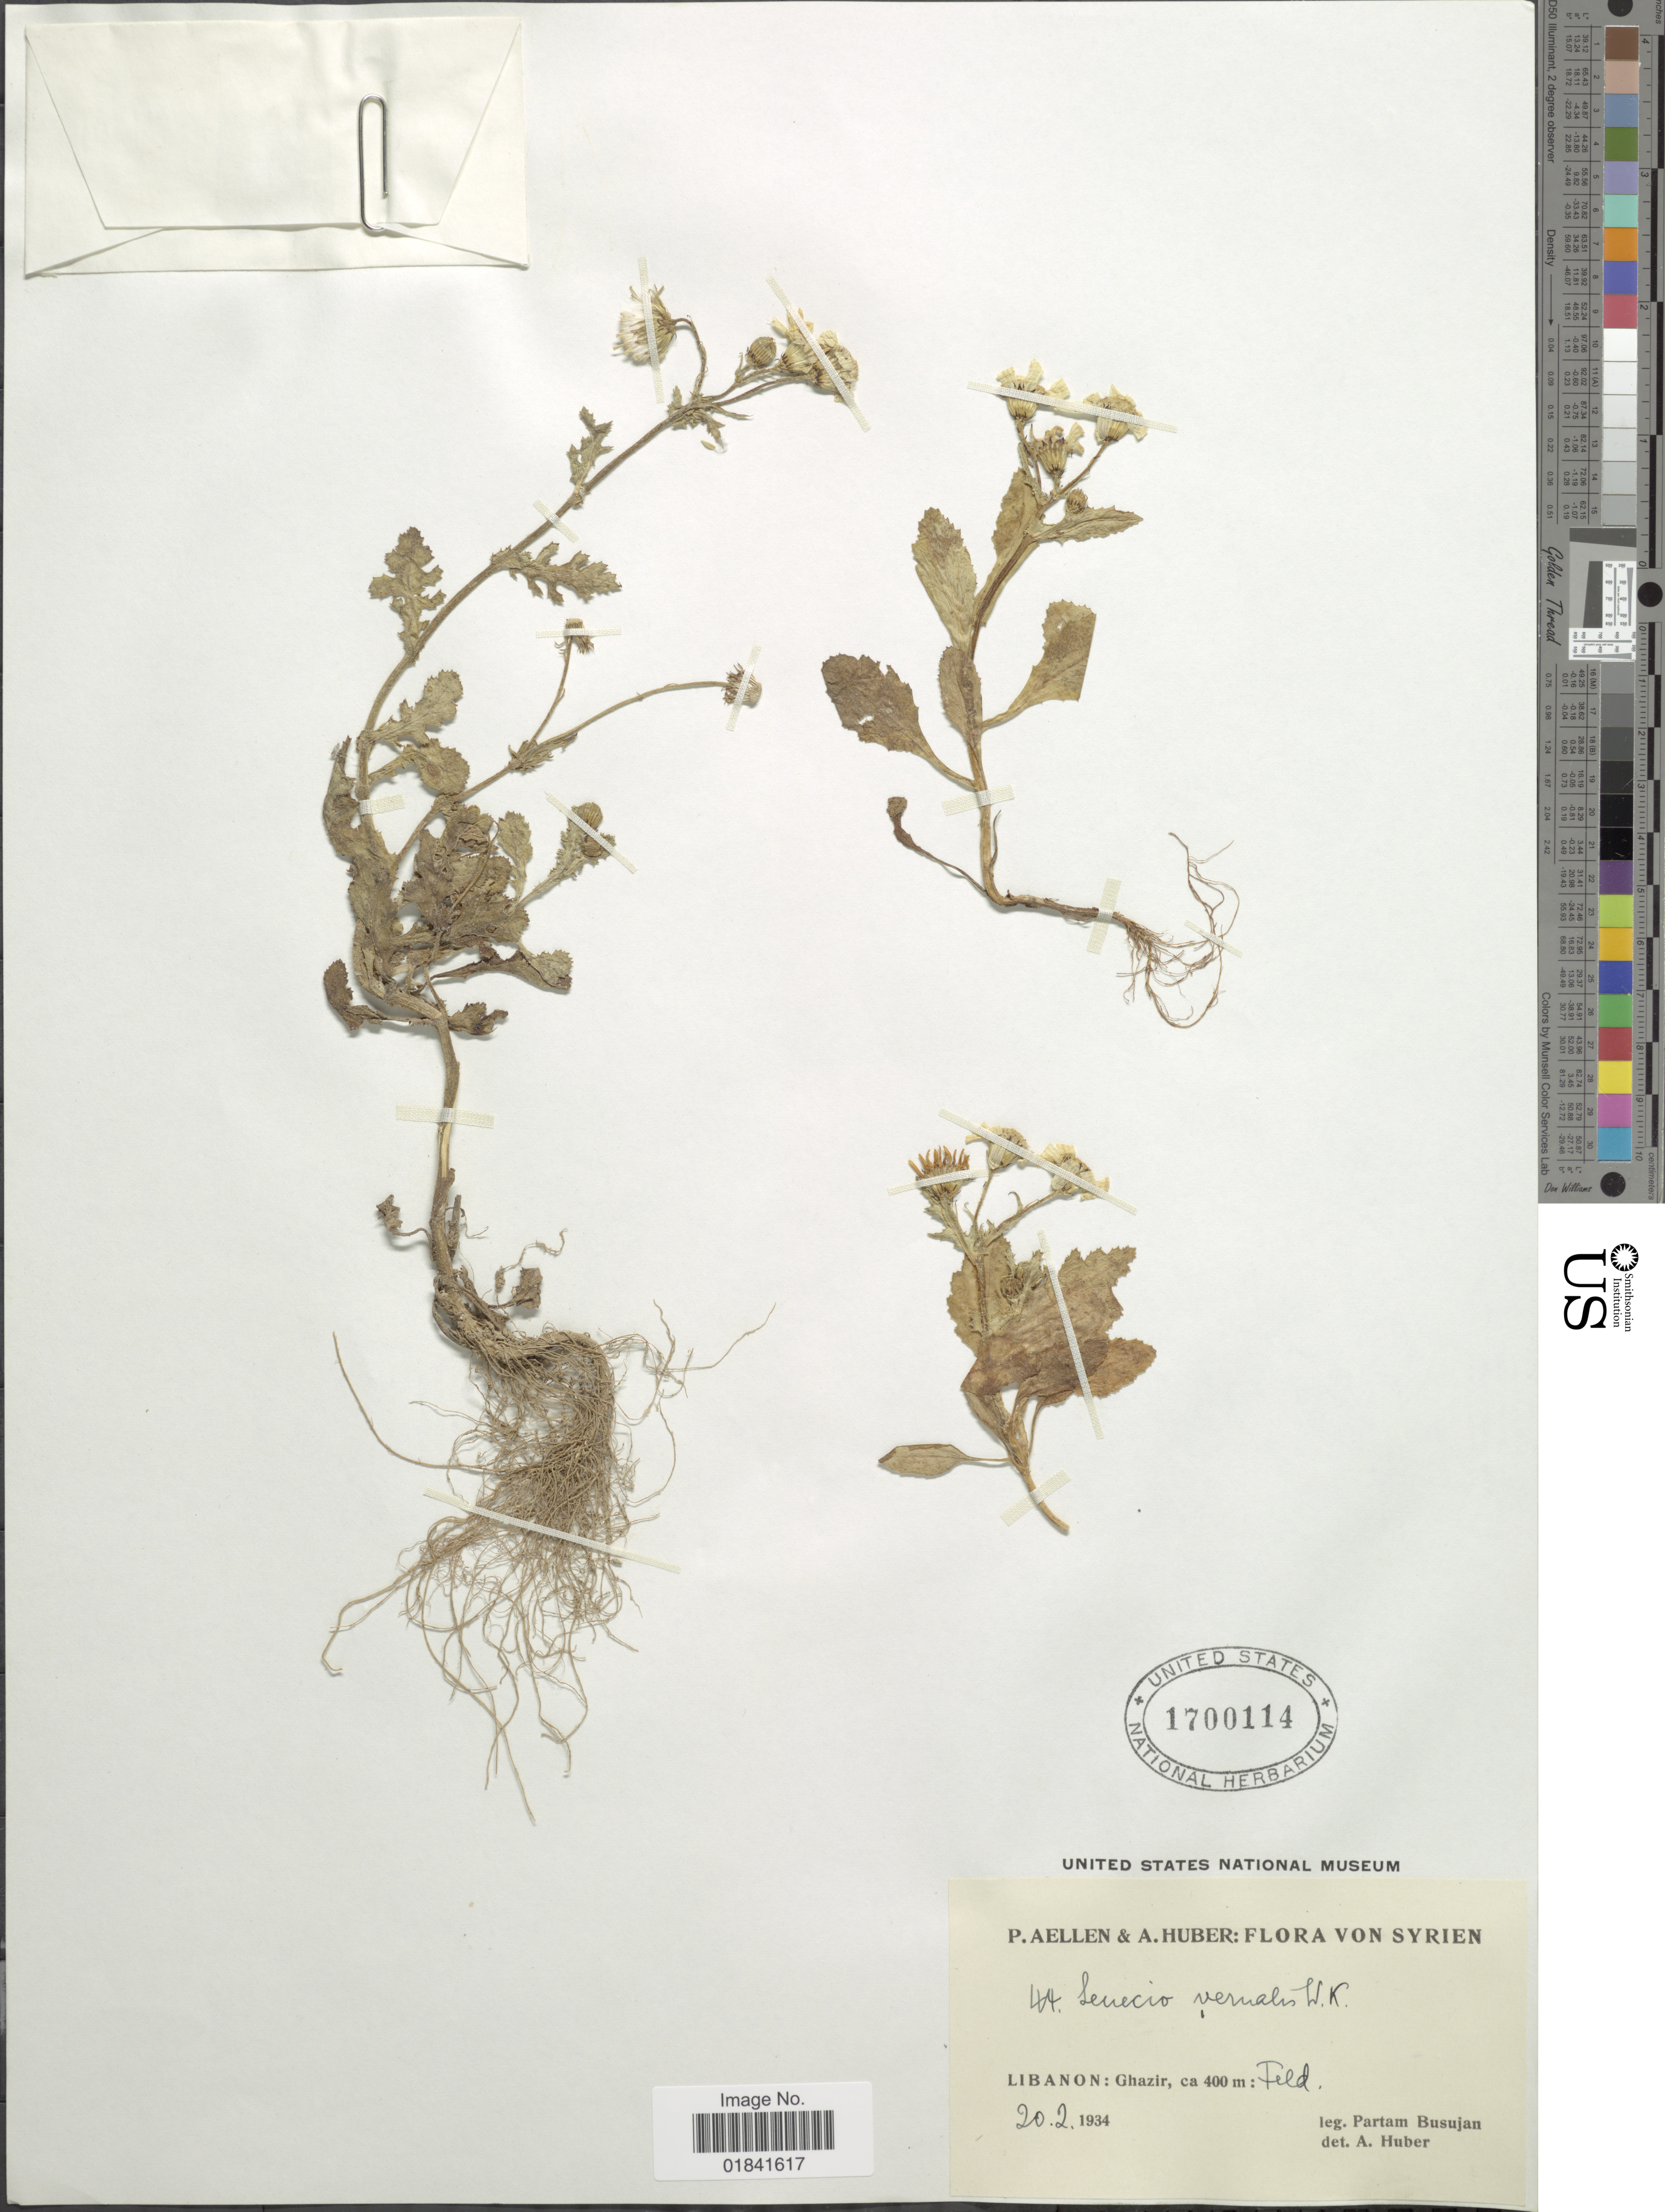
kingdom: Plantae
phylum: Tracheophyta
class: Magnoliopsida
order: Asterales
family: Asteraceae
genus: Senecio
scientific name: Senecio vernalis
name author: Franch.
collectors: P. Busujan, P. Aellen & A. Huber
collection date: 1934-02-20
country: Lebanon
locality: Von Syrien, Libanon: Ghazir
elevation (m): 400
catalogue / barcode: US 1700114